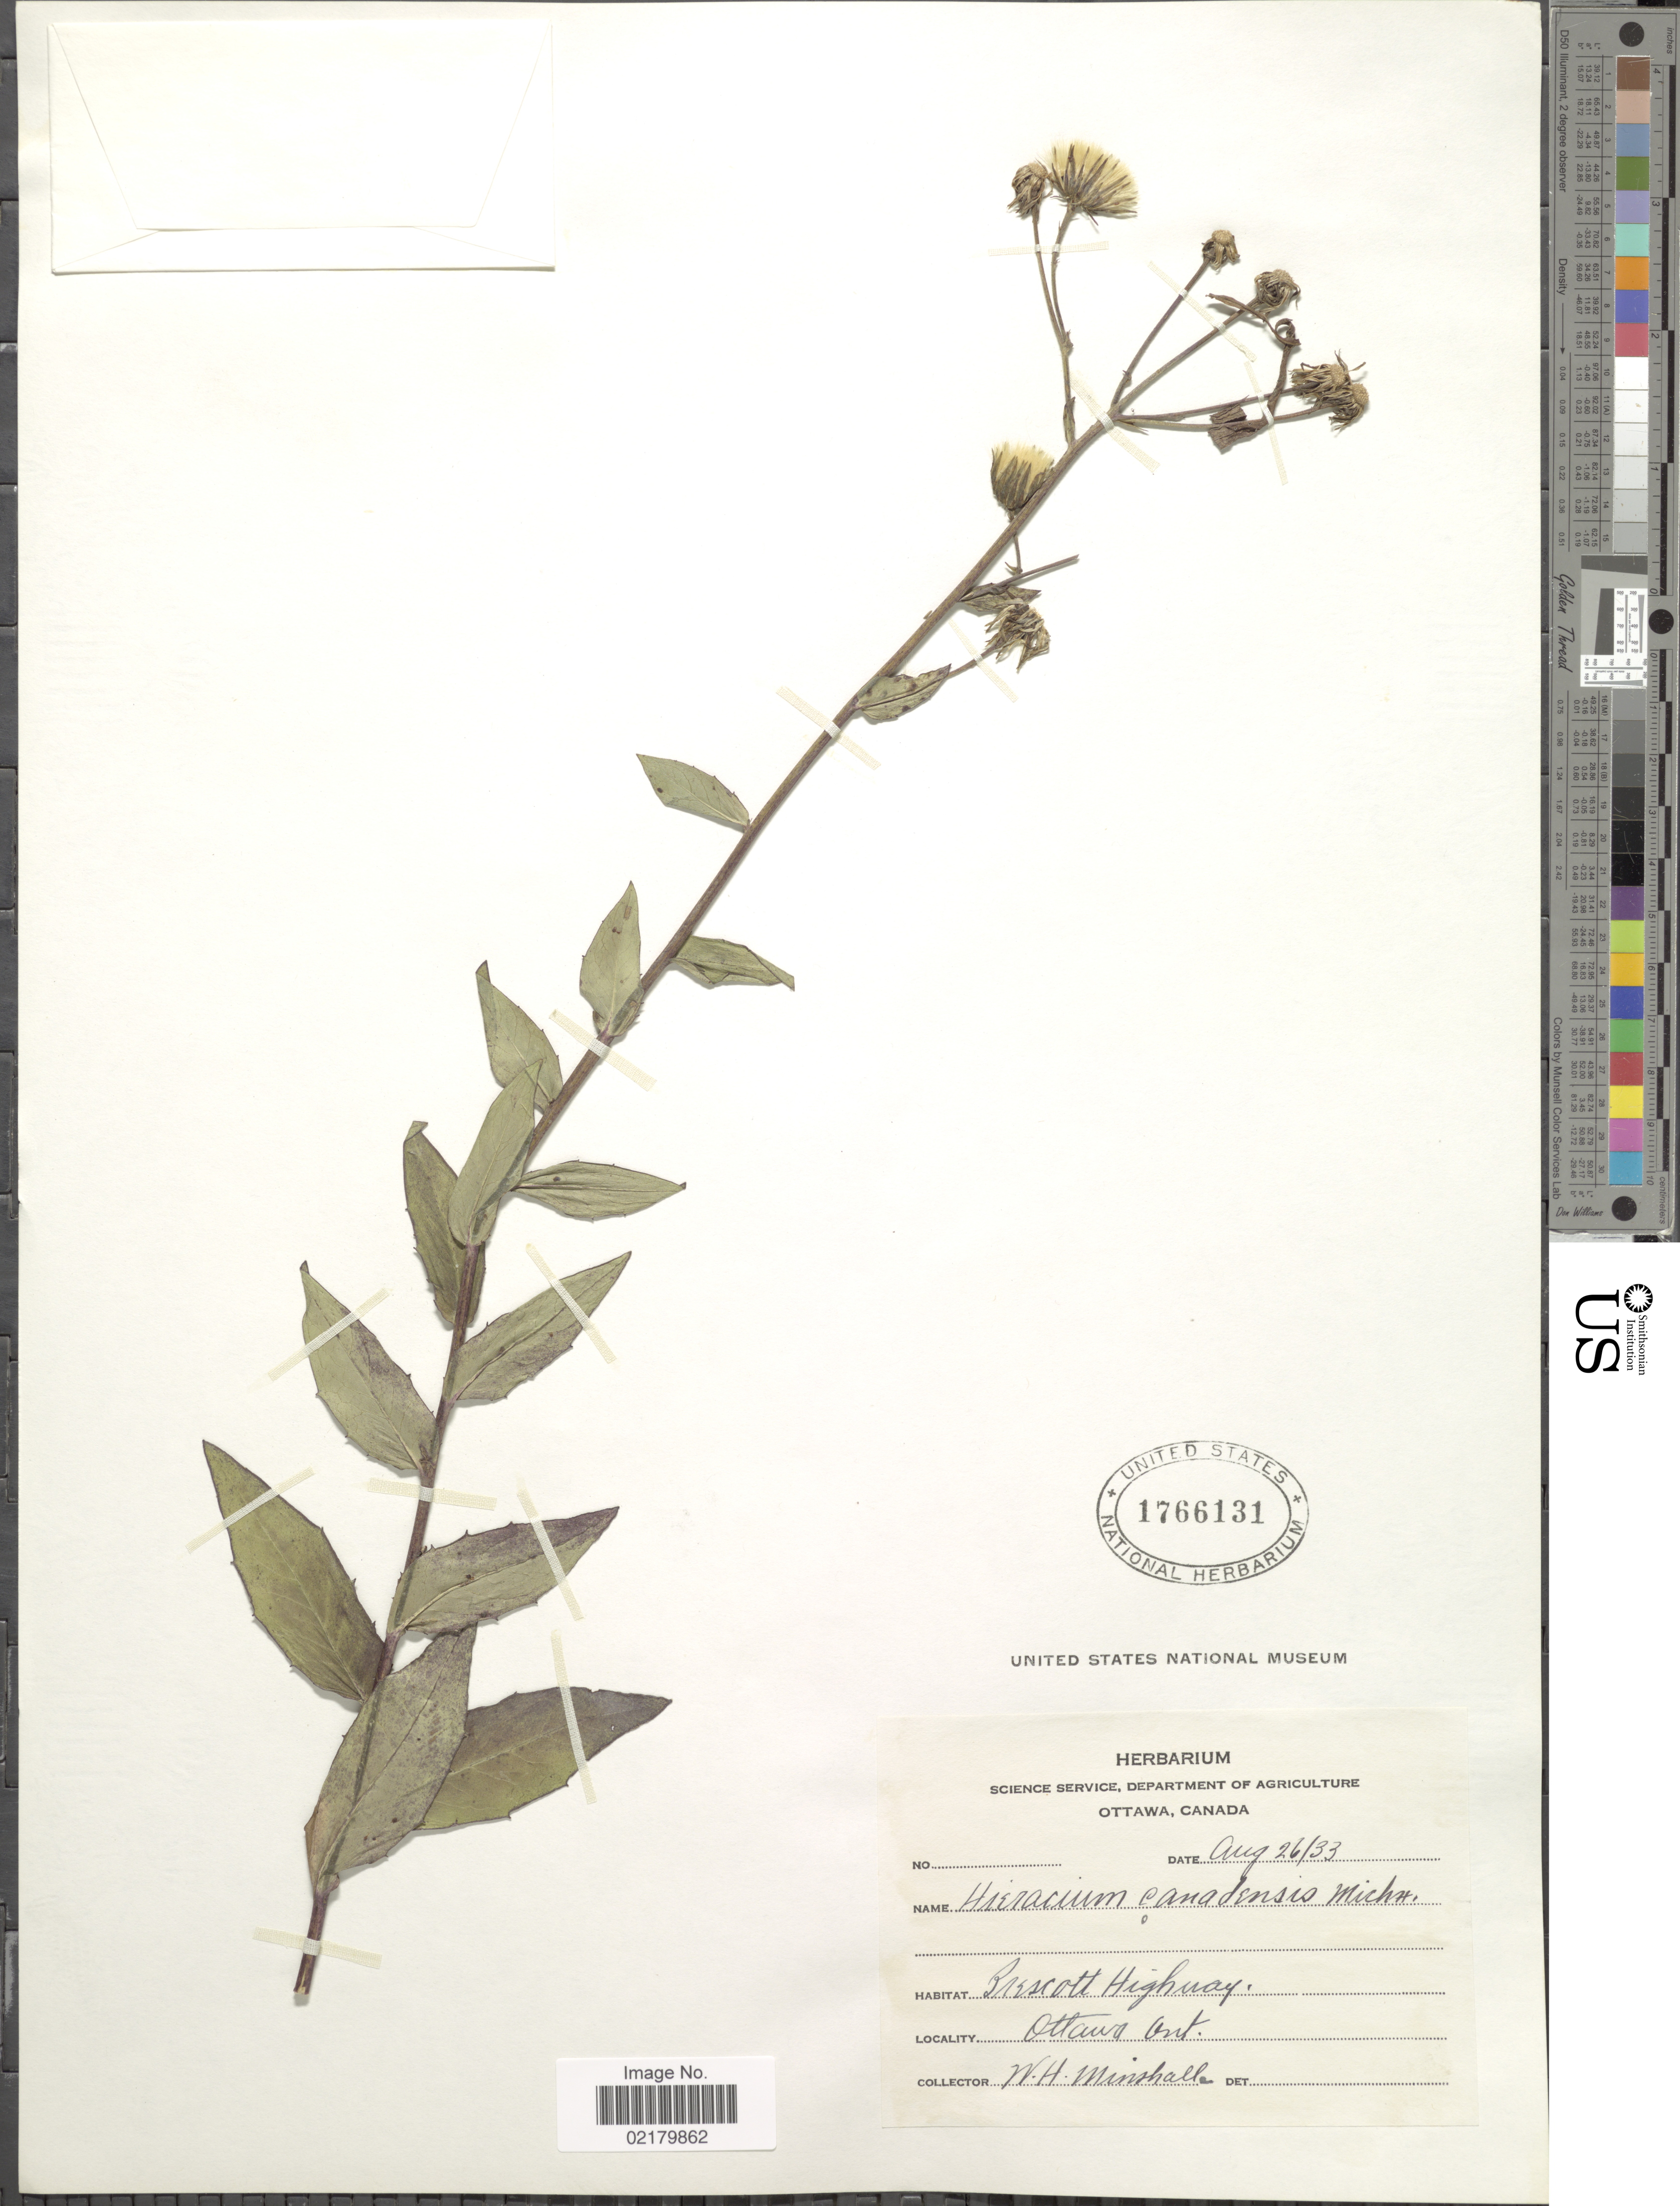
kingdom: Plantae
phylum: Tracheophyta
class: Magnoliopsida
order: Asterales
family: Asteraceae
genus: Hieracium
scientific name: Hieracium canadense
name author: Michx.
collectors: W. Minshall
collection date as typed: Transcribed d/m/y: 26/8/33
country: Canada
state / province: Ontario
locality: Precott Highway, Ottawa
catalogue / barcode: US 1766131